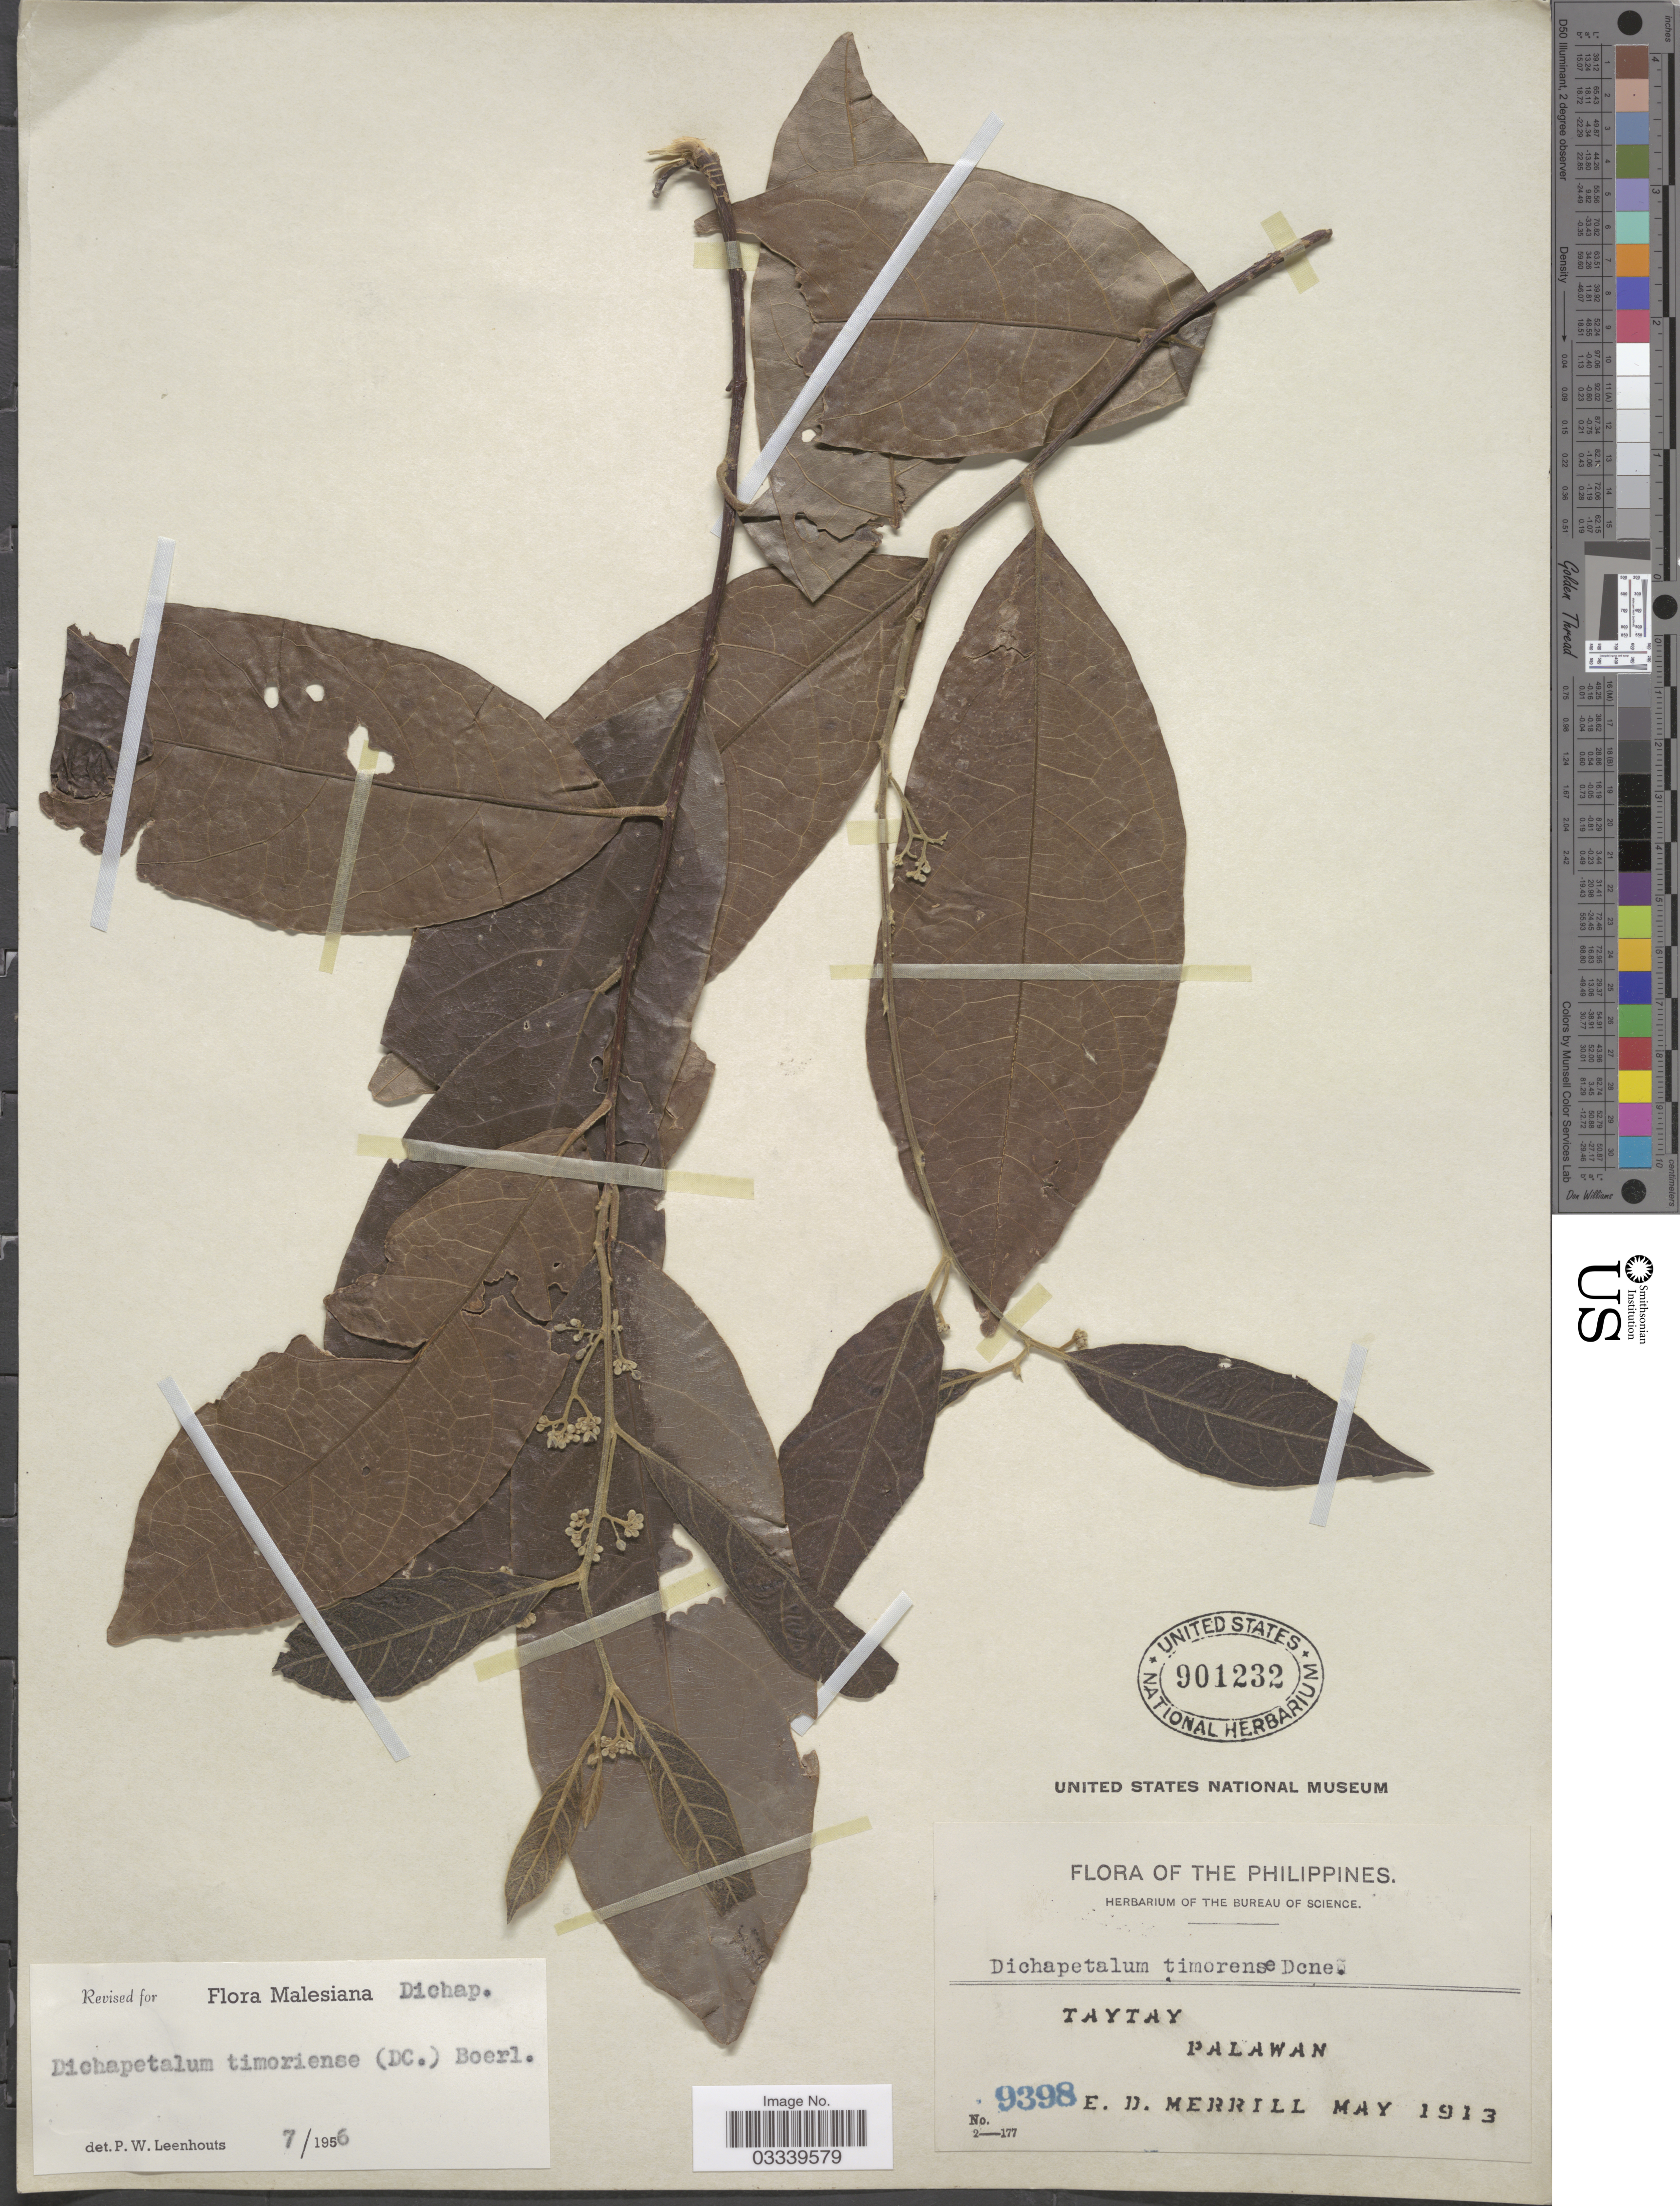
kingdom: Plantae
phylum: Tracheophyta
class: Magnoliopsida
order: Malpighiales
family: Dichapetalaceae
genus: Dichapetalum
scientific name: Dichapetalum timoriense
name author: (DC.) Boerl.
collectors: E. D. Merrill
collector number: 9398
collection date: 1913-05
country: Philippines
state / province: Mimaropa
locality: Taytay, Palawan.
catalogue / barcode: US 901232